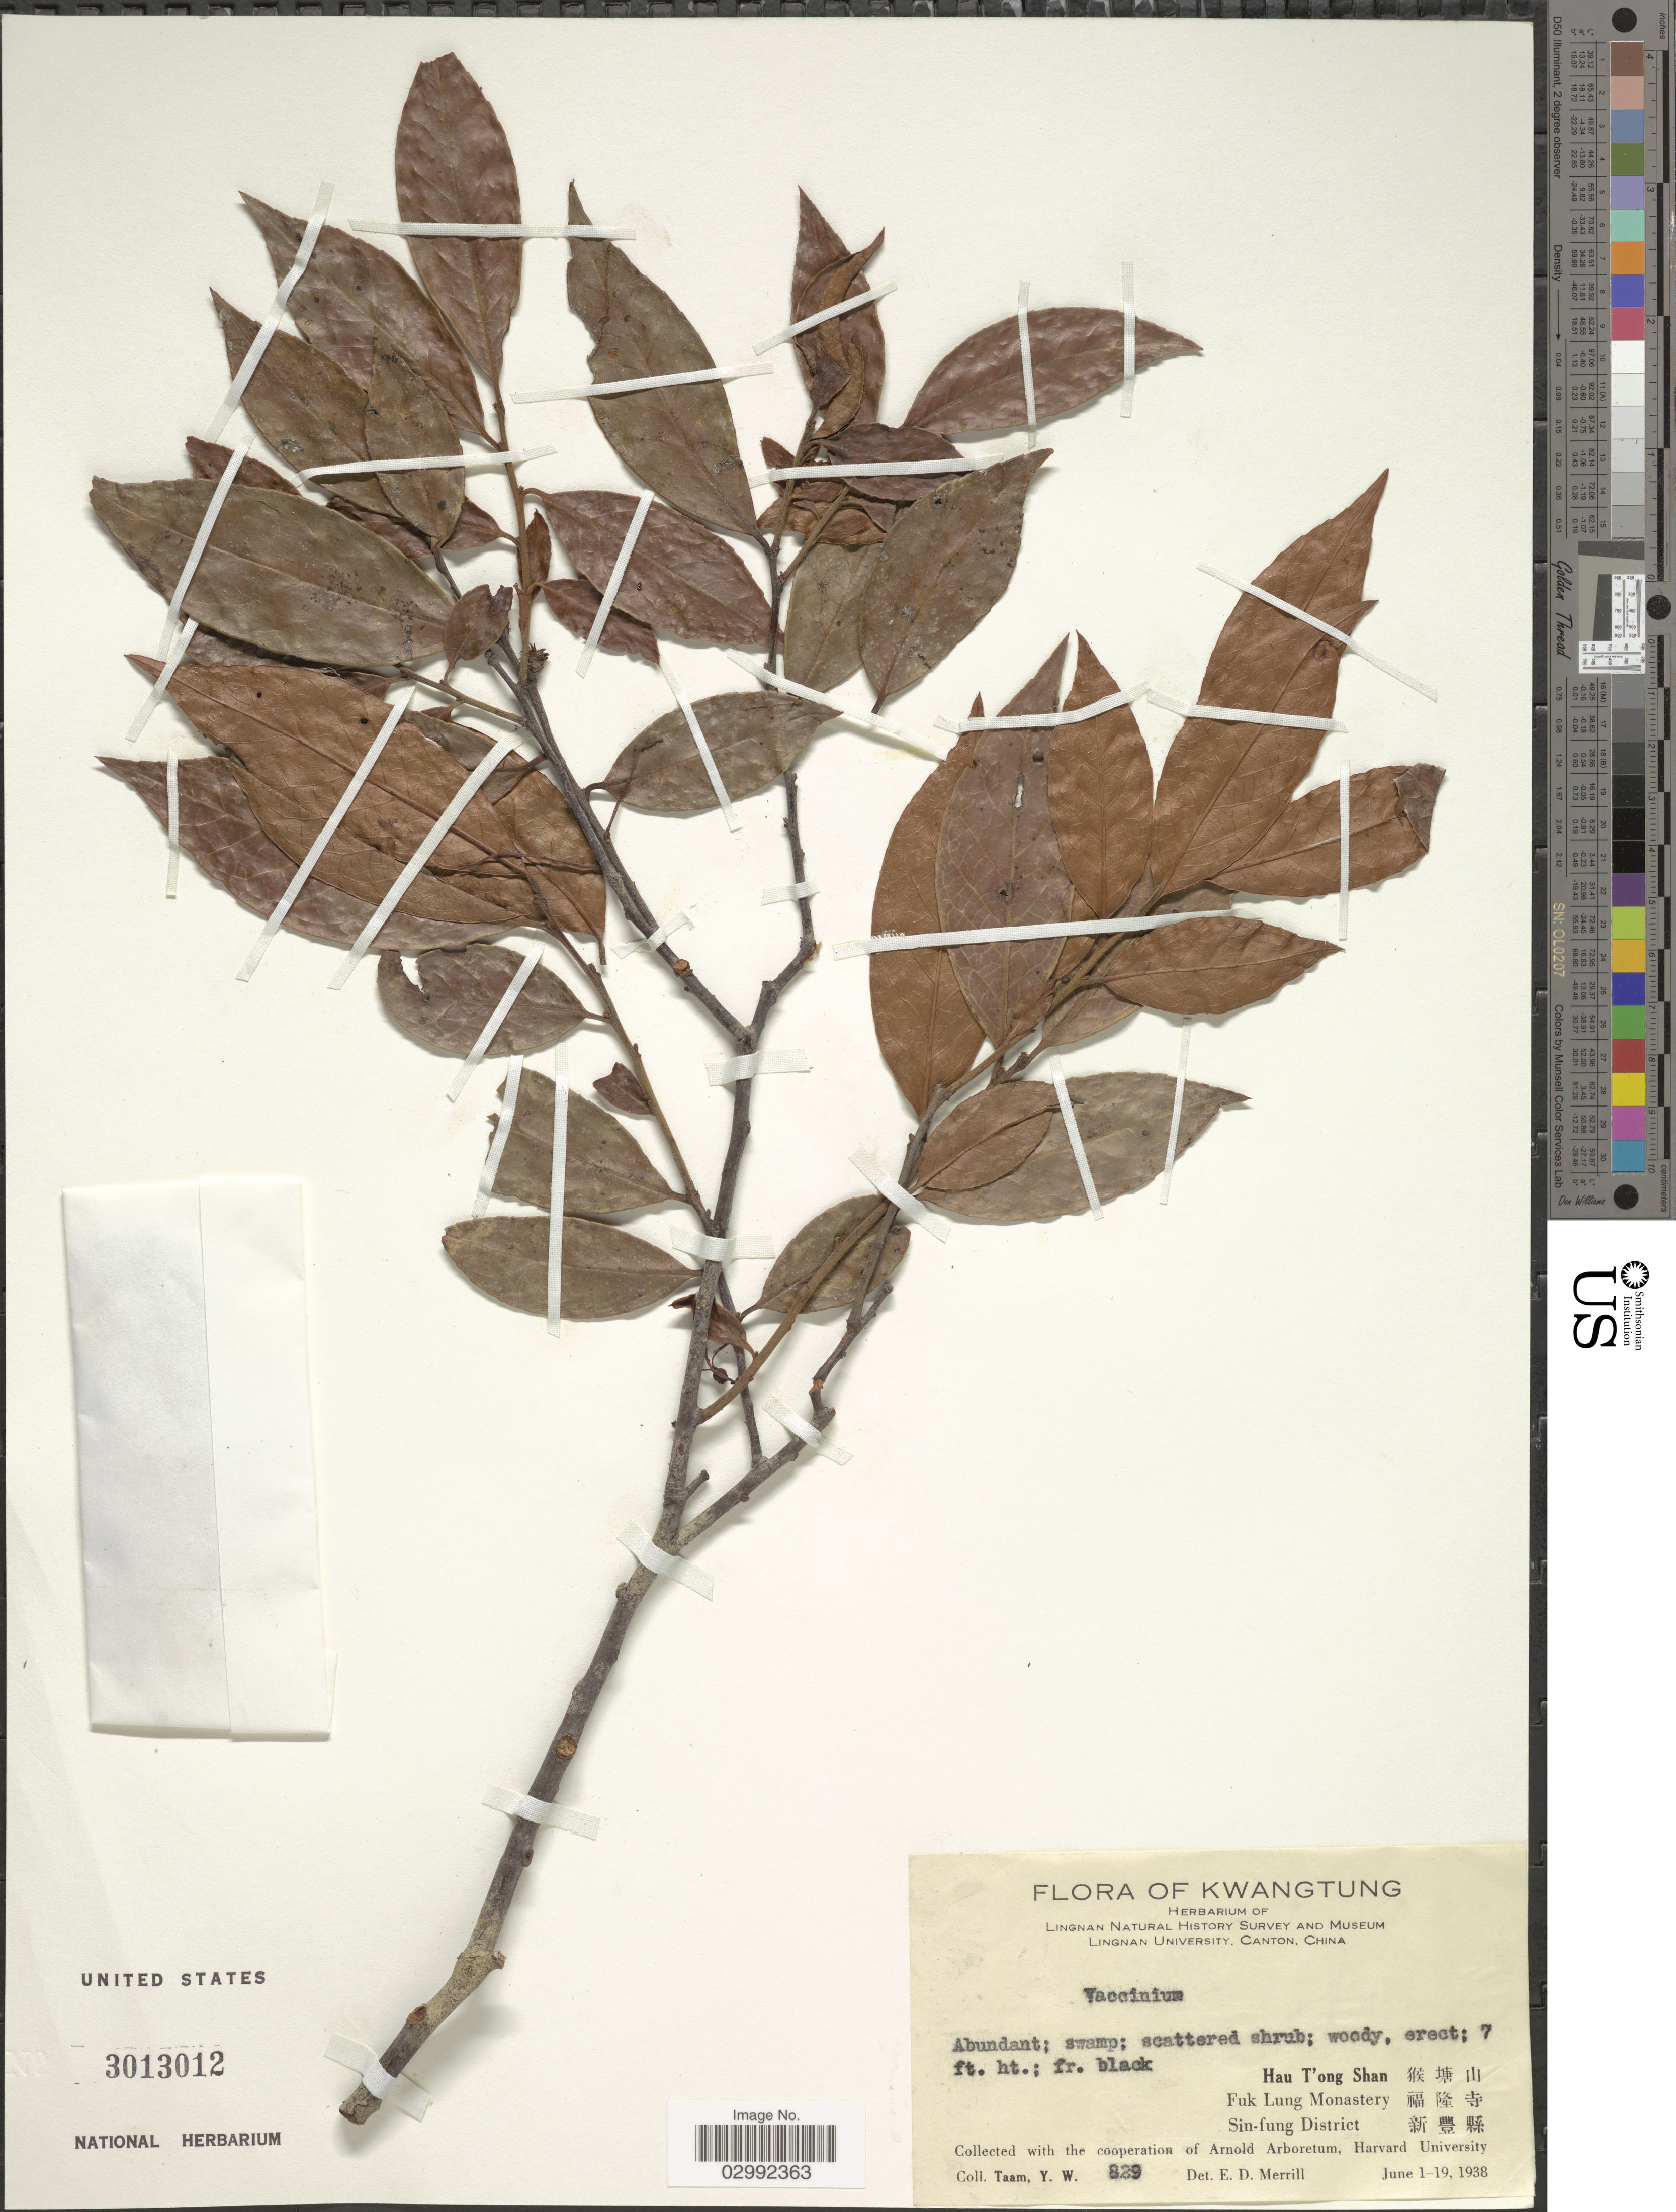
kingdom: Plantae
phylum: Tracheophyta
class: Magnoliopsida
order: Ericales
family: Ericaceae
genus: Vaccinium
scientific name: Vaccinium sp.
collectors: Y. W. Taam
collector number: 829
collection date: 1938-06-01/1938-06-19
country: China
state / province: Guangdong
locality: Kwatung.Hau T'ong Shan Fuk Lung Monastery Sin-fung District .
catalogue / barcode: US 3013012